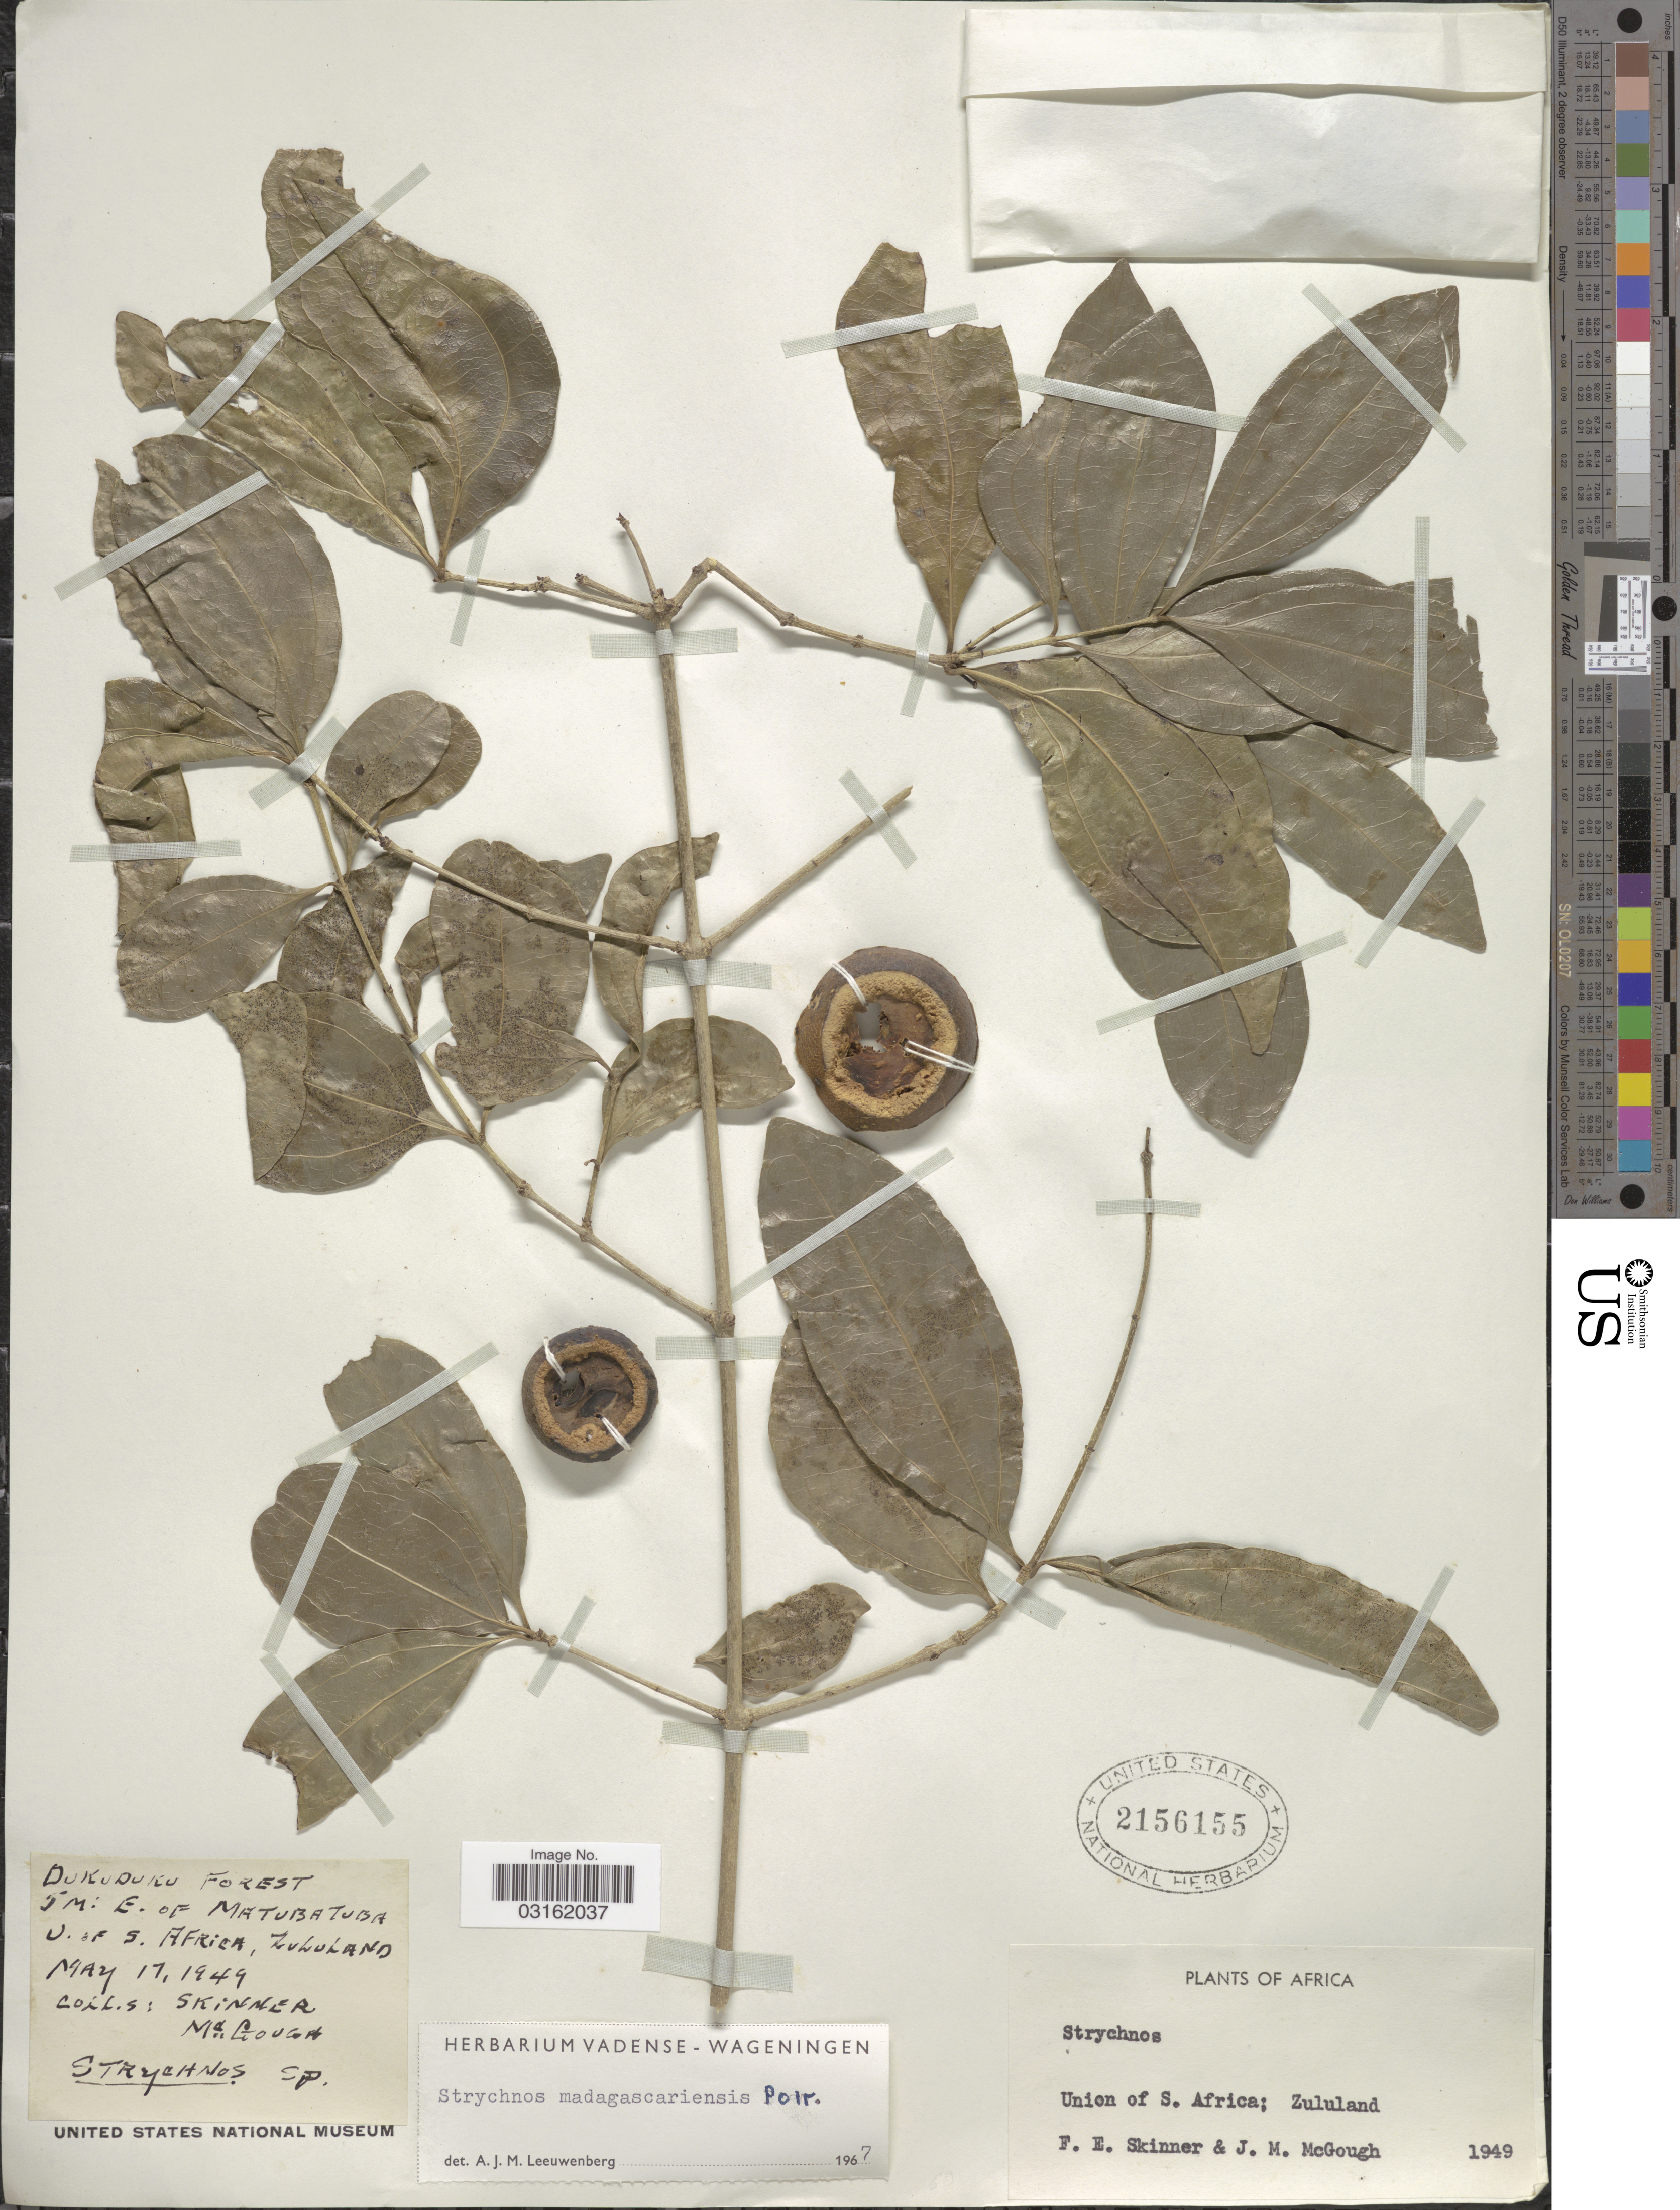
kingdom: Plantae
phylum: Tracheophyta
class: Magnoliopsida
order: Gentianales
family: Loganiaceae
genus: Strychnos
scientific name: Strychnos madagascariensis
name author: Poir.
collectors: F. Skinner & J. Mcgough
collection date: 1949-05-17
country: South Africa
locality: Union of S. Africa; Zululand. 5 Mi. E. of Matubatuba U. of S. Africa.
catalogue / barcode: US 2156155